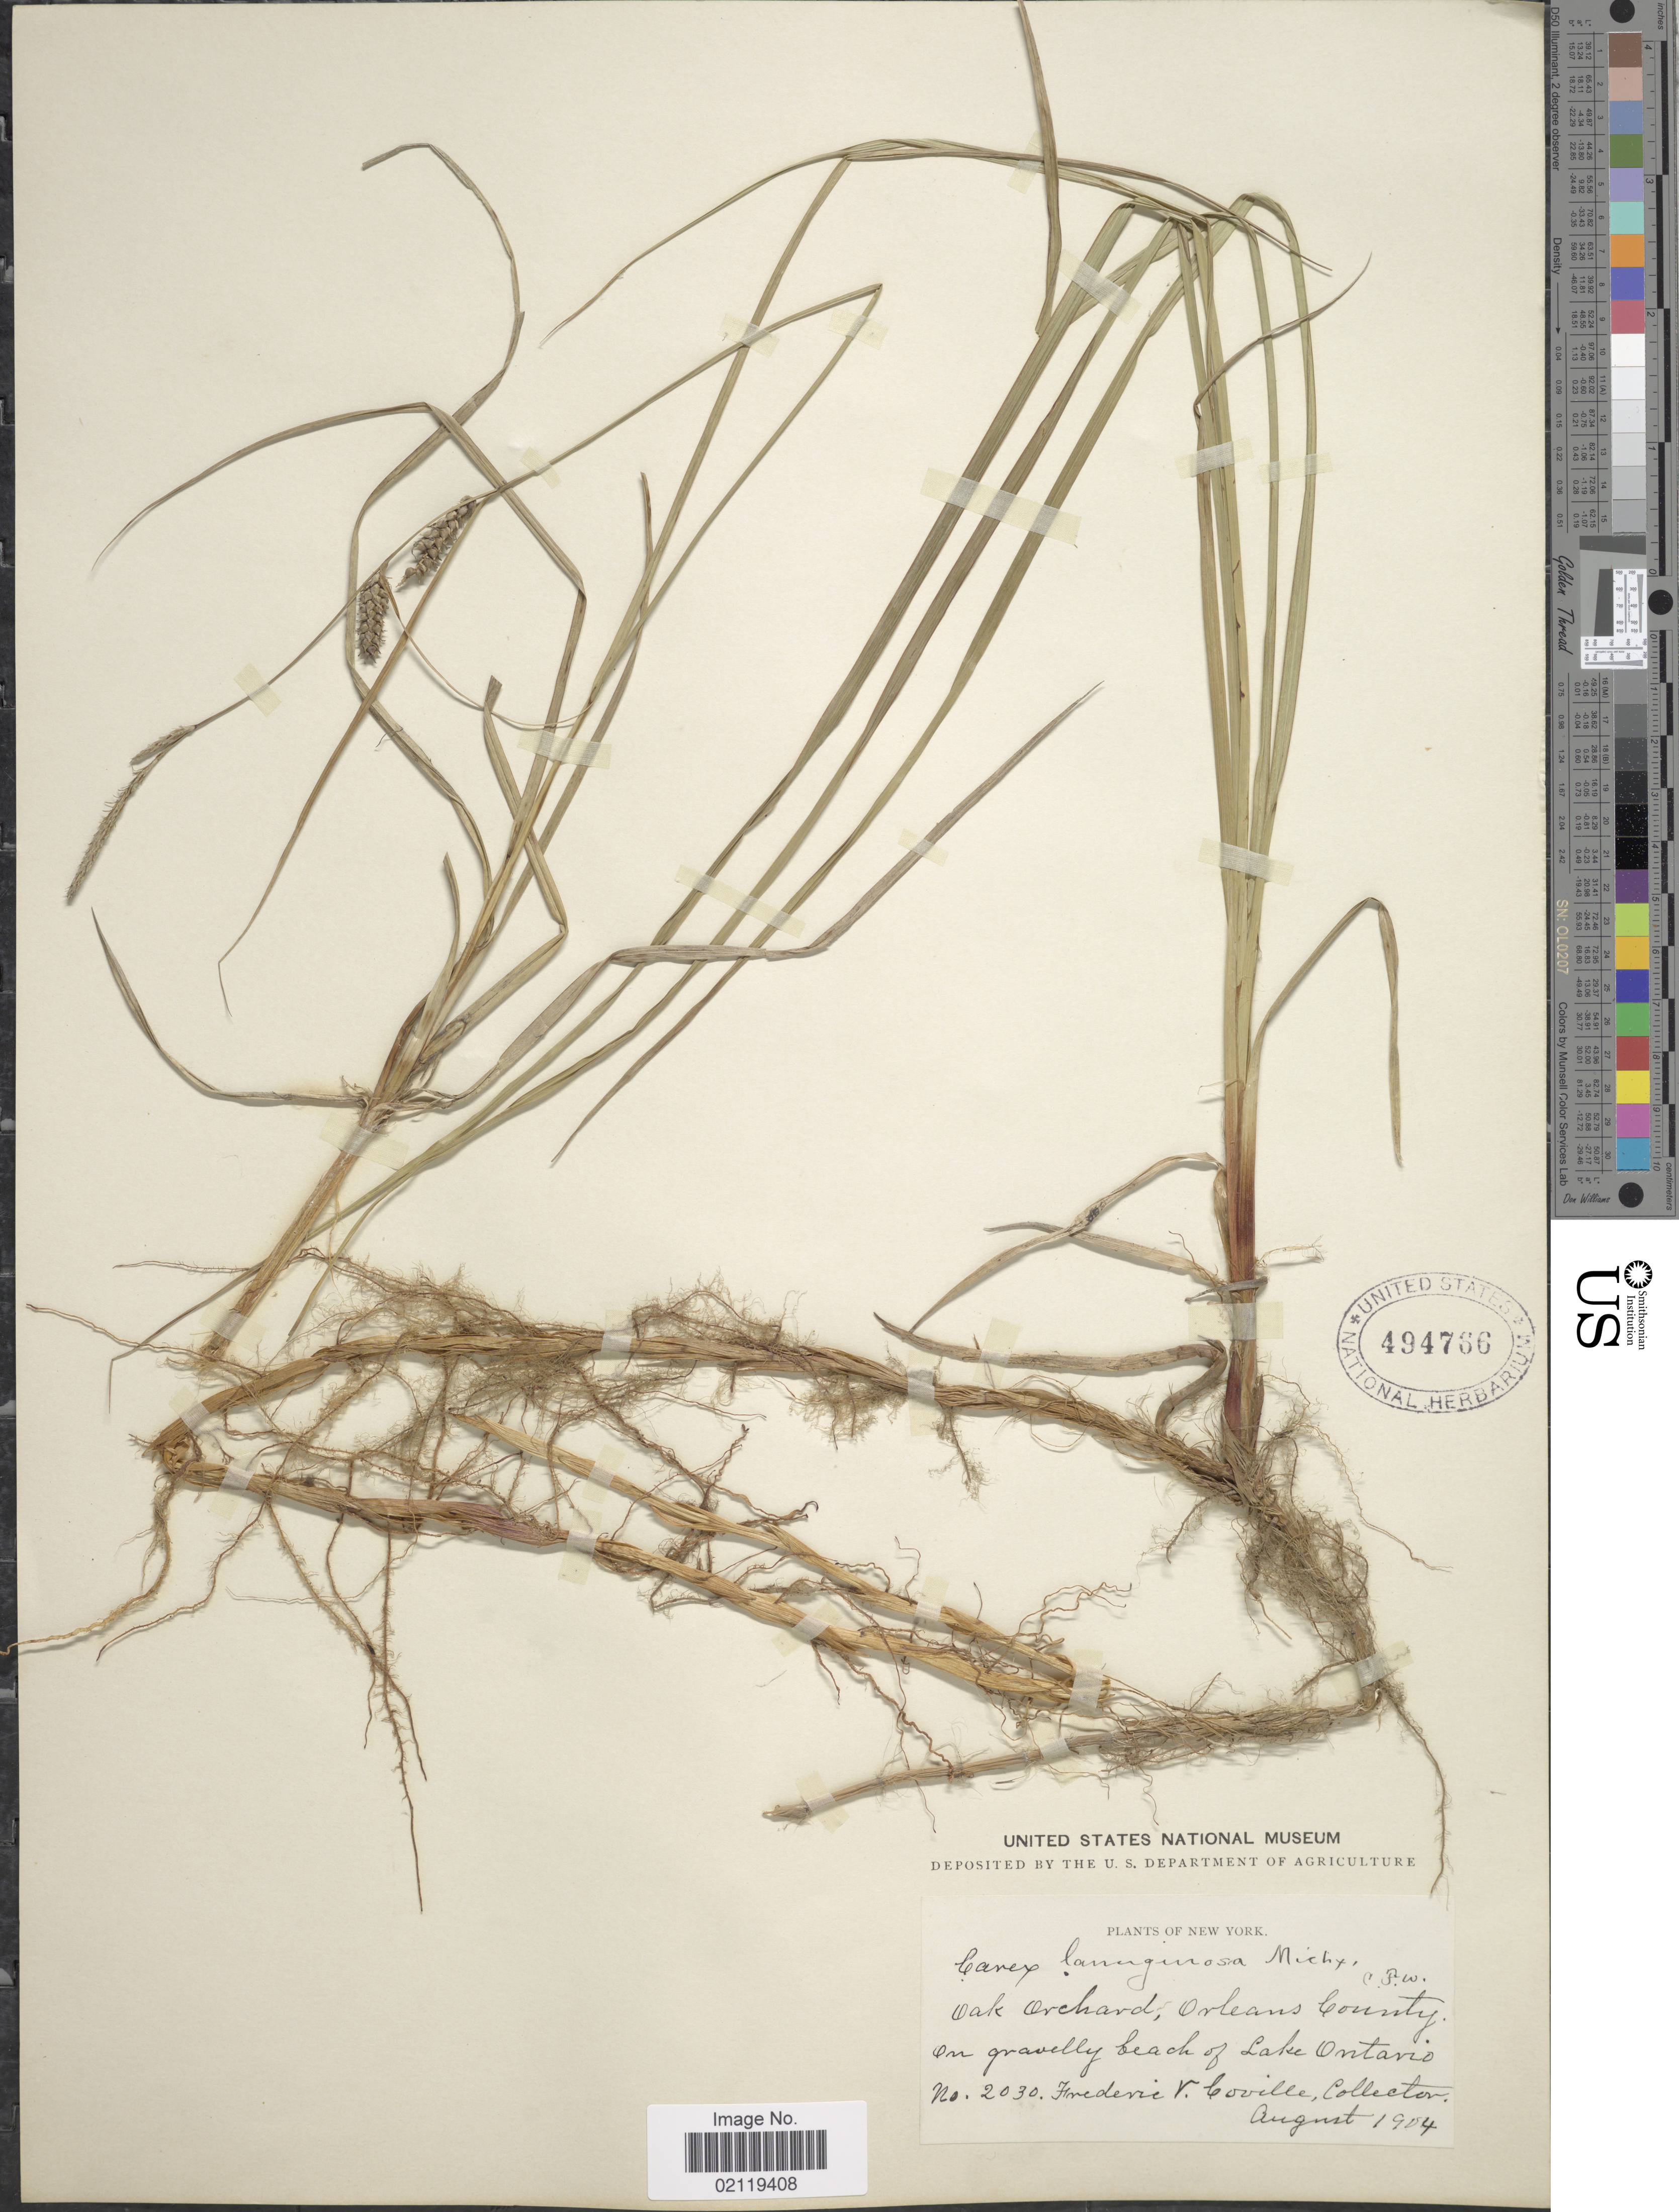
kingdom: Plantae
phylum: Tracheophyta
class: Liliopsida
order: Poales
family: Cyperaceae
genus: Carex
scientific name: Carex pellita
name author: Muhl. ex Willd.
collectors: F. V. Coville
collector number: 2030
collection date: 1904-08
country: United States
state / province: New York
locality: Oak Orchard, Orleans County. On gravelly beach of Lake Ontario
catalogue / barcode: US 494766